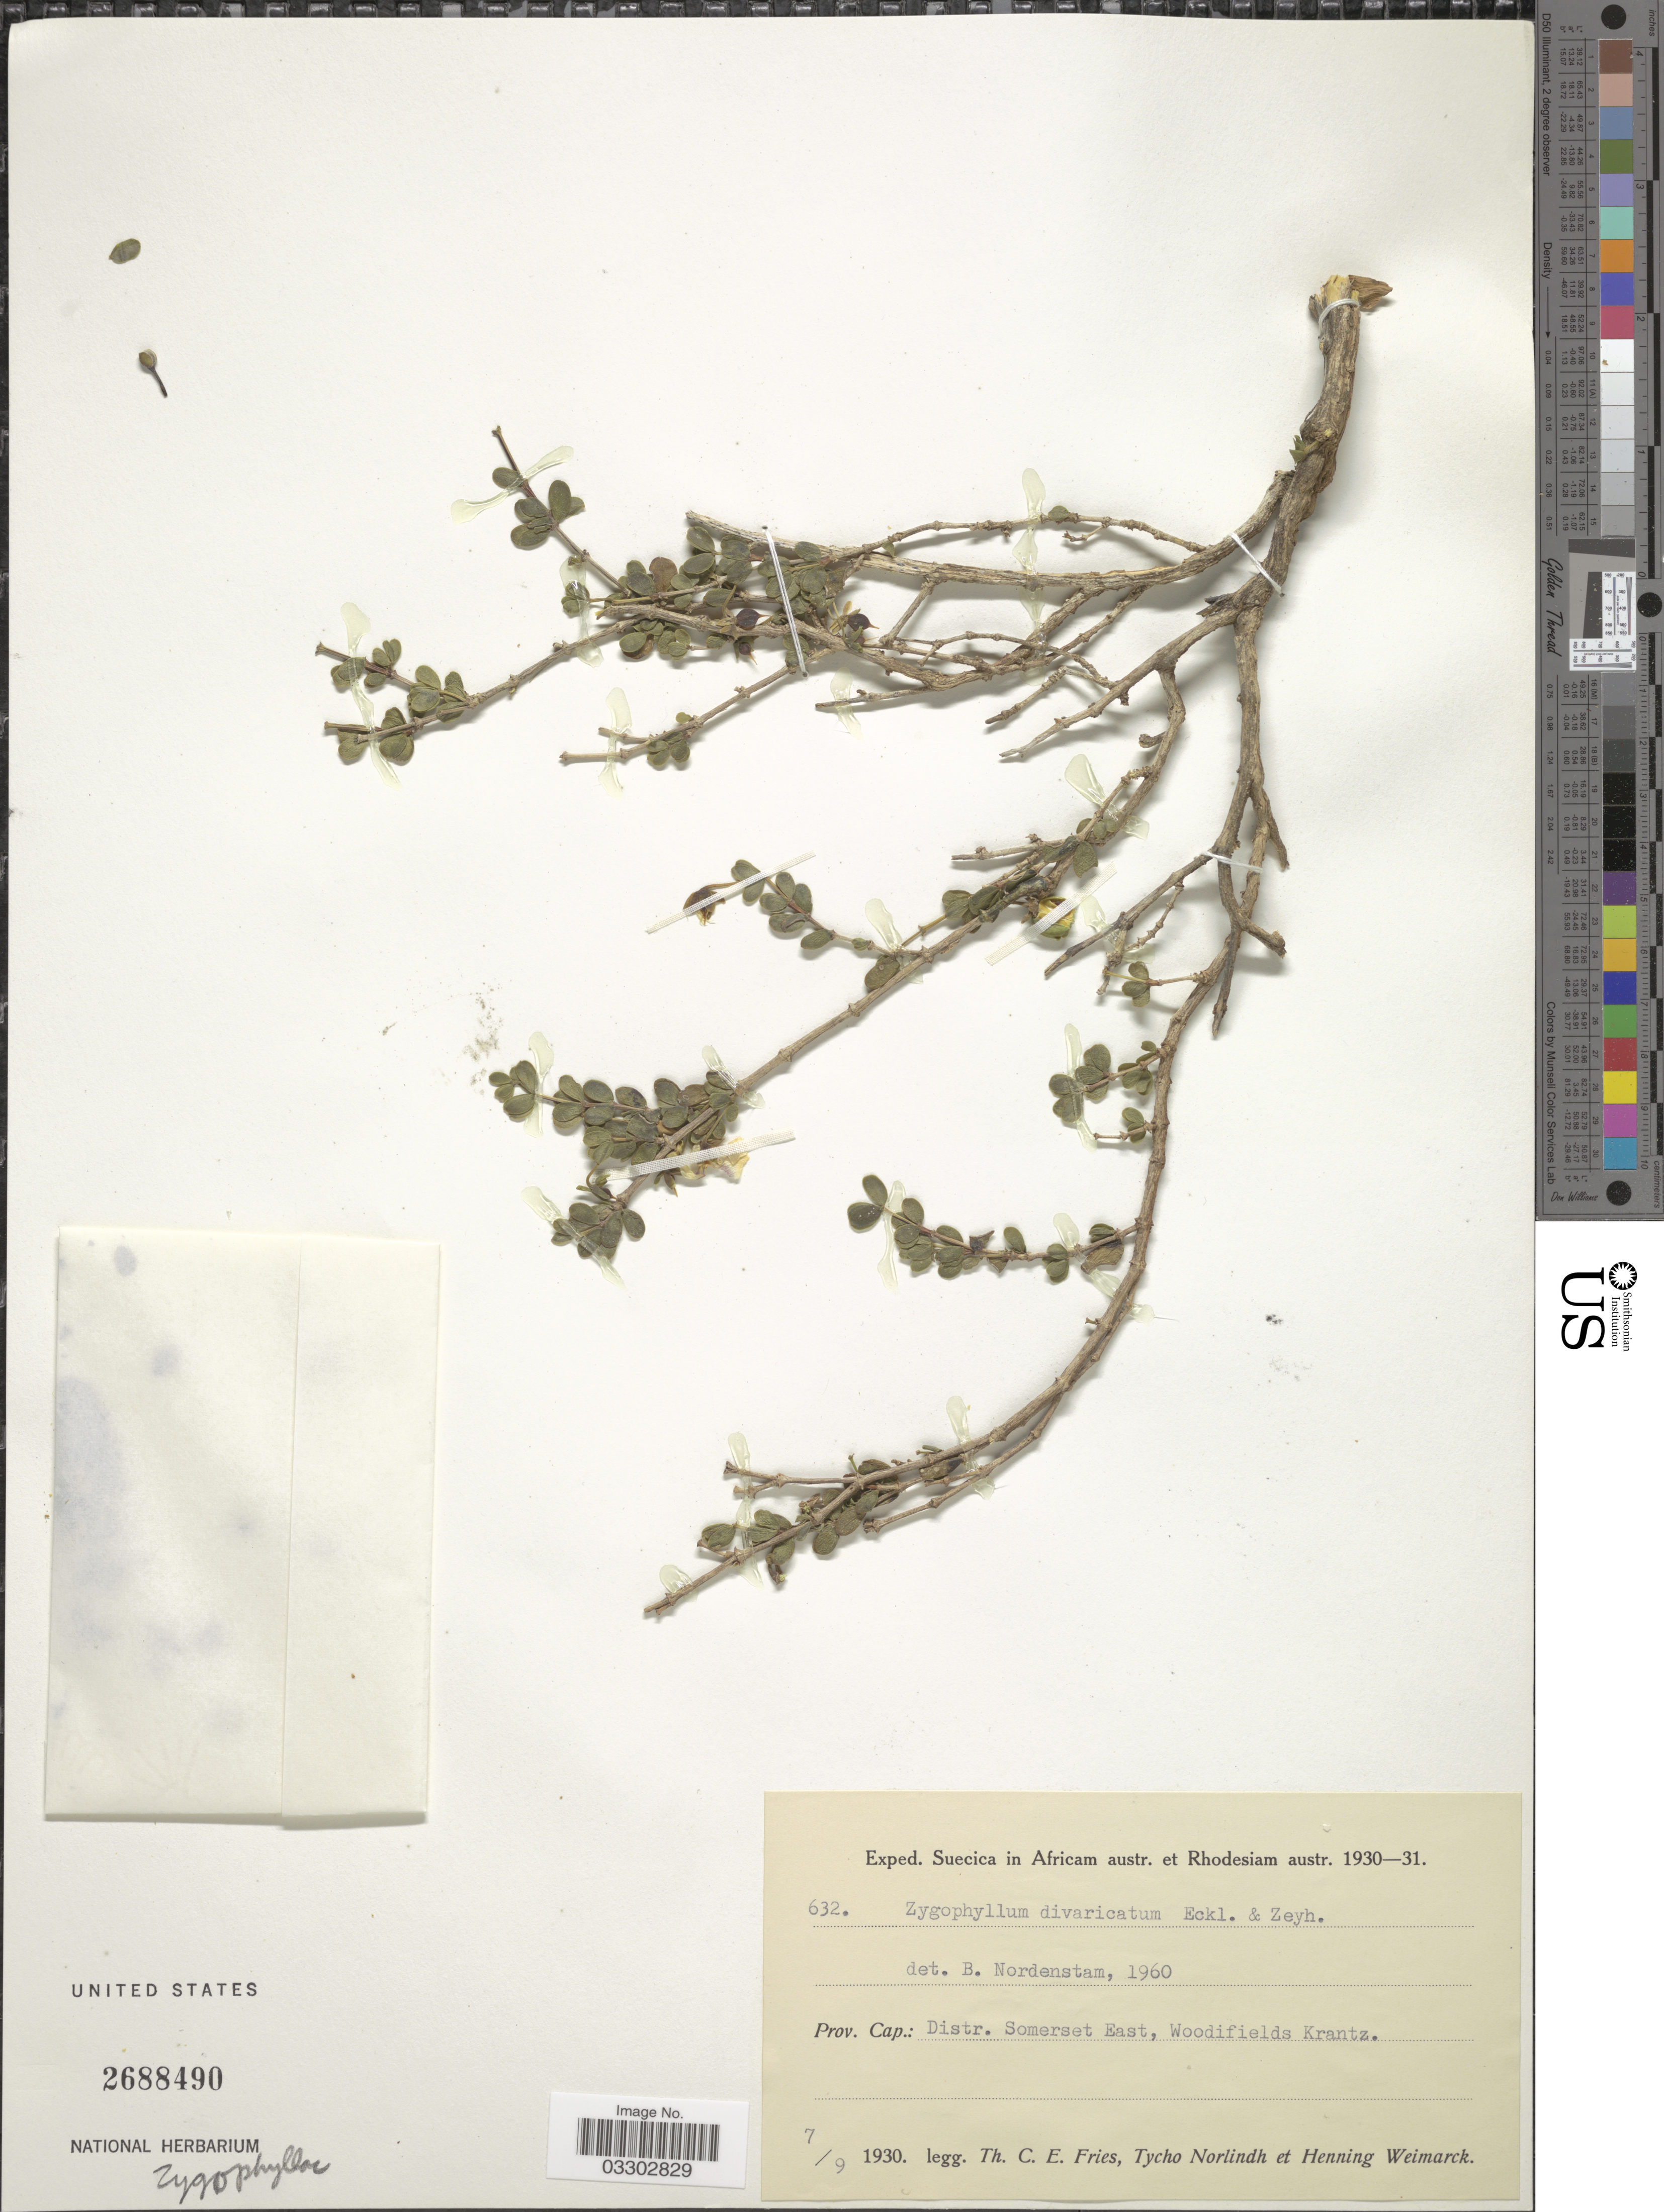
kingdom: Plantae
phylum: Tracheophyta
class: Magnoliopsida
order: Zygophyllales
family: Zygophyllaceae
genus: Roepera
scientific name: Roepera divaricata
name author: (Eckl. & Zeyh.) Beier & Thulin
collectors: T. C. E. Fries, N. T. Norlindh & H. Weimarck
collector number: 632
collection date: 1930-09-07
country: South Africa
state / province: Eastern Cape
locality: Prov. Cap.: Distr. Somerset East, Woodifields Krantz.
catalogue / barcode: US 2688490